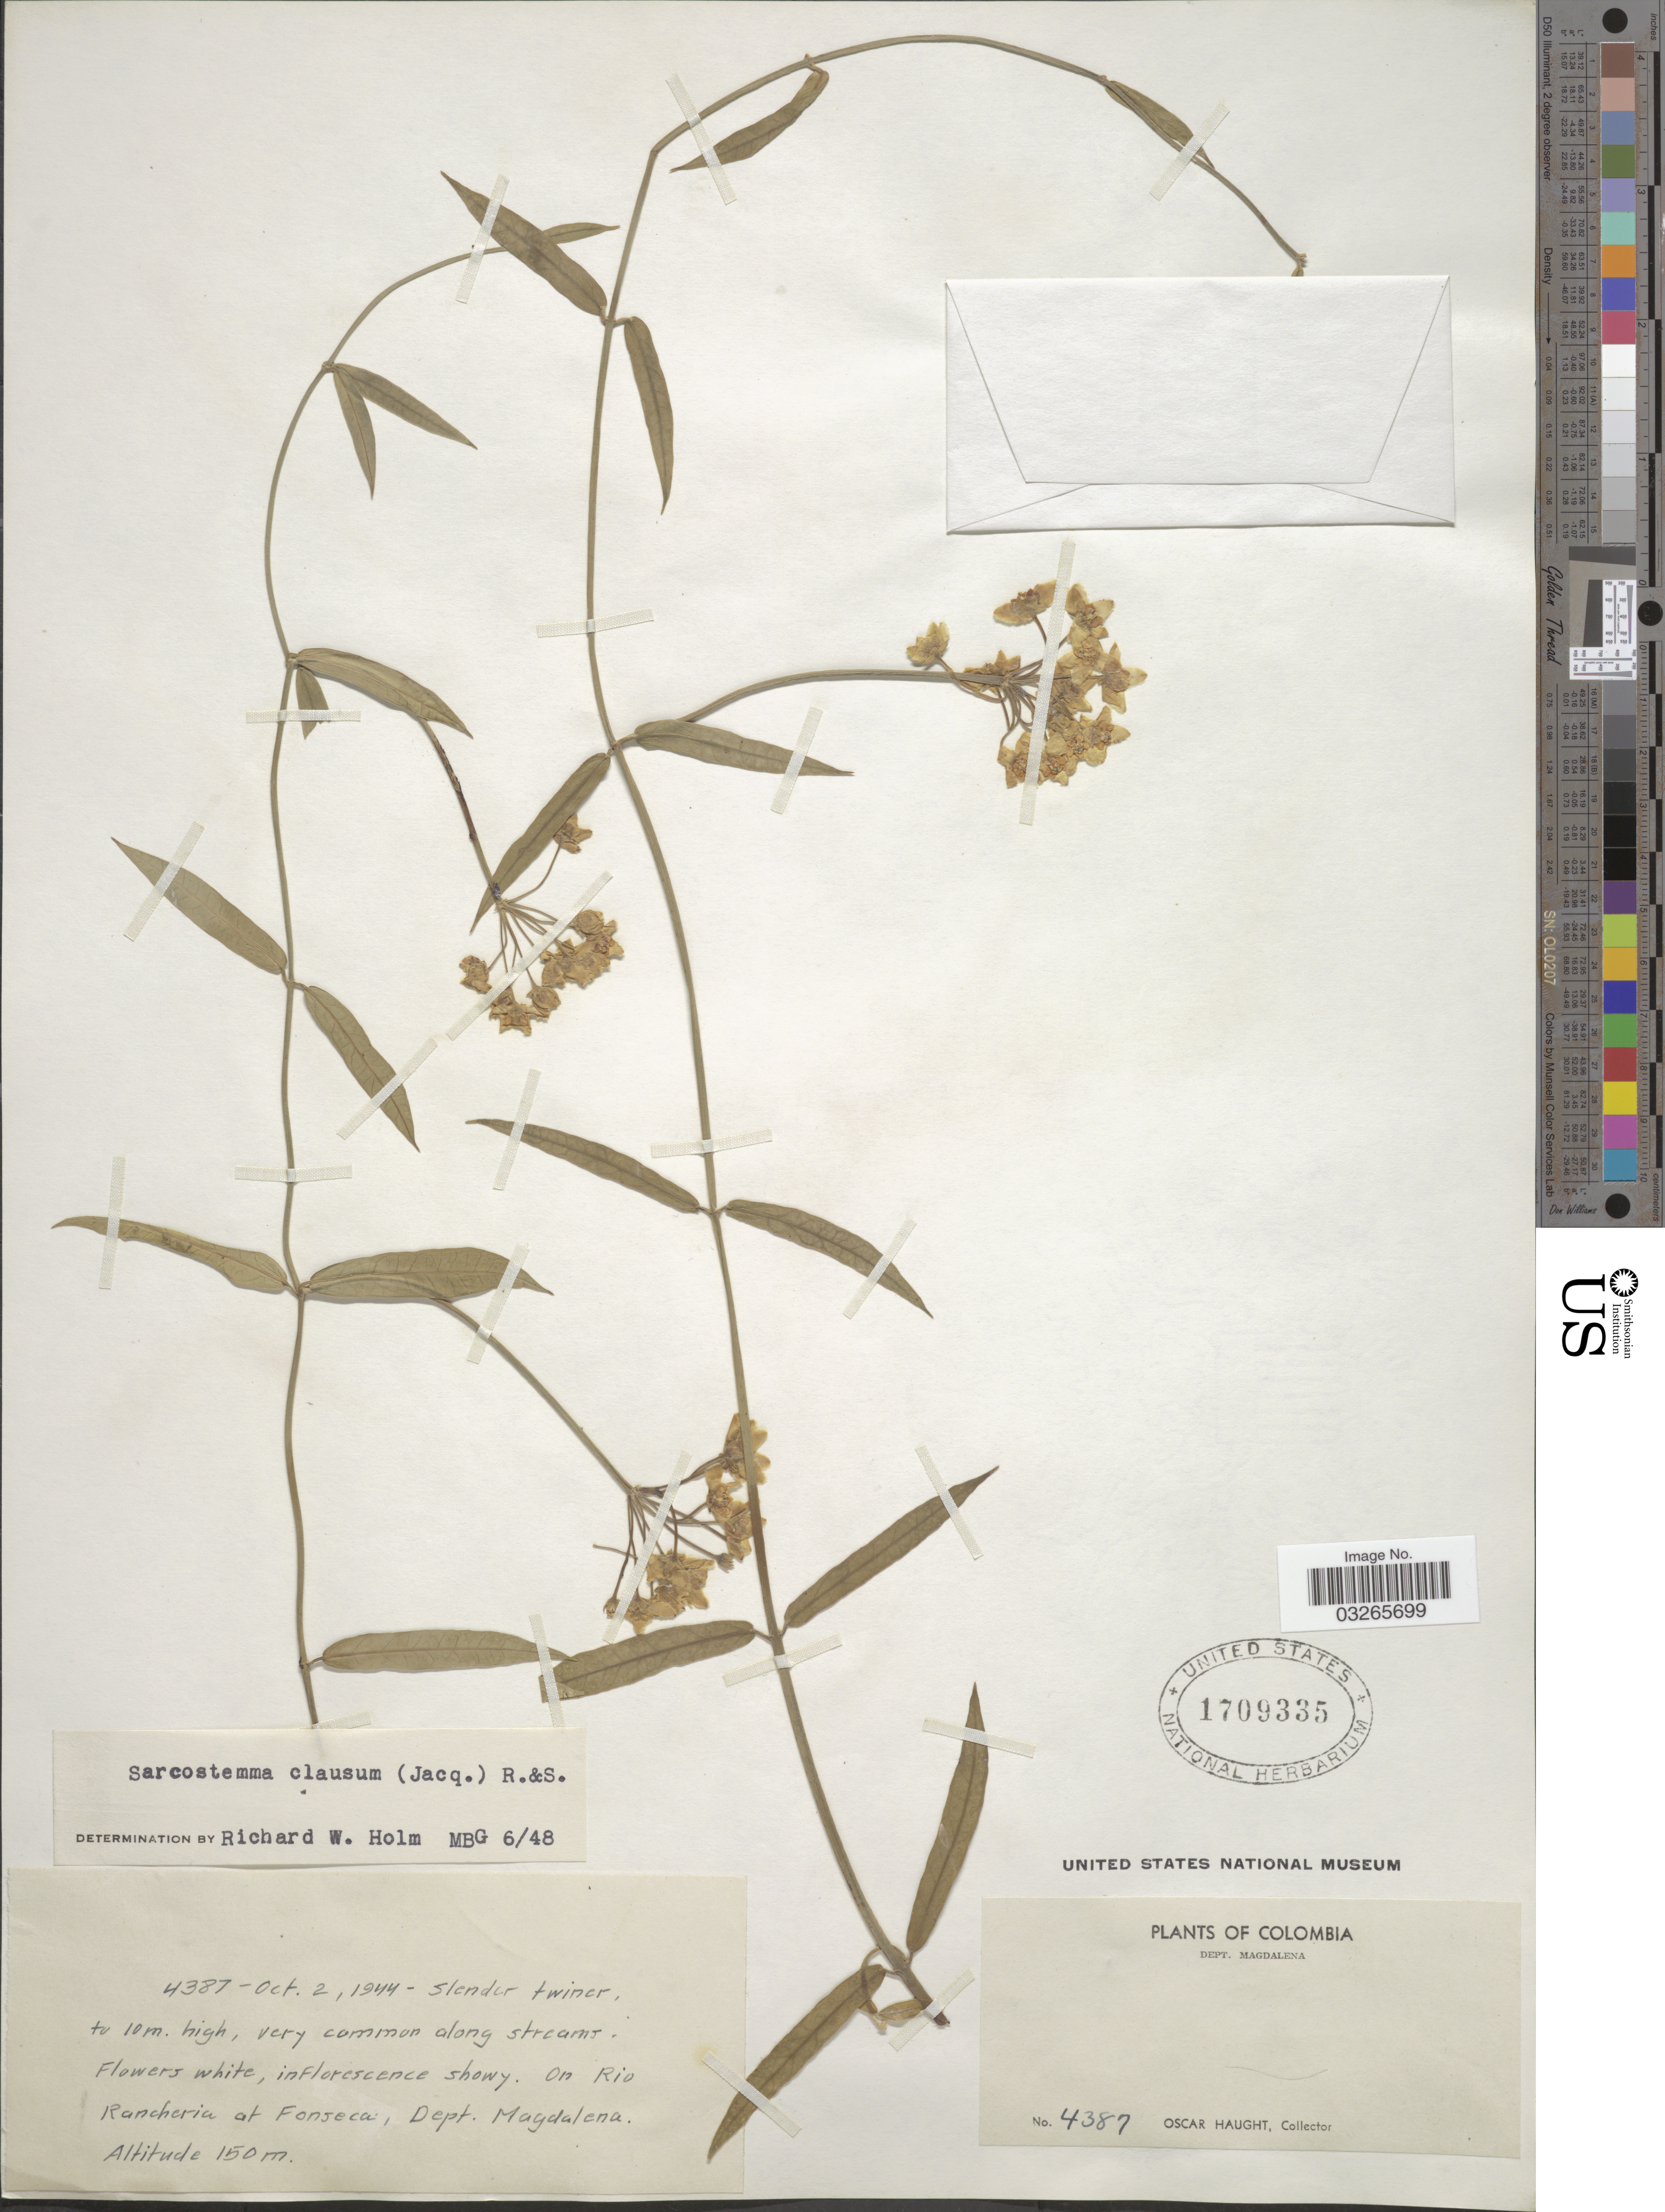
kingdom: Plantae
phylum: Tracheophyta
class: Magnoliopsida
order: Gentianales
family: Apocynaceae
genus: Sarcostemma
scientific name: Sarcostemma clausum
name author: (Jacq.) Schult.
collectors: O. Haught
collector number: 4387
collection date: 1944-10-02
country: Colombia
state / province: Magdalena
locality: On Rio Rancheria at Fonseca, Dept. Magdalena.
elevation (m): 150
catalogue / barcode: US 1709335